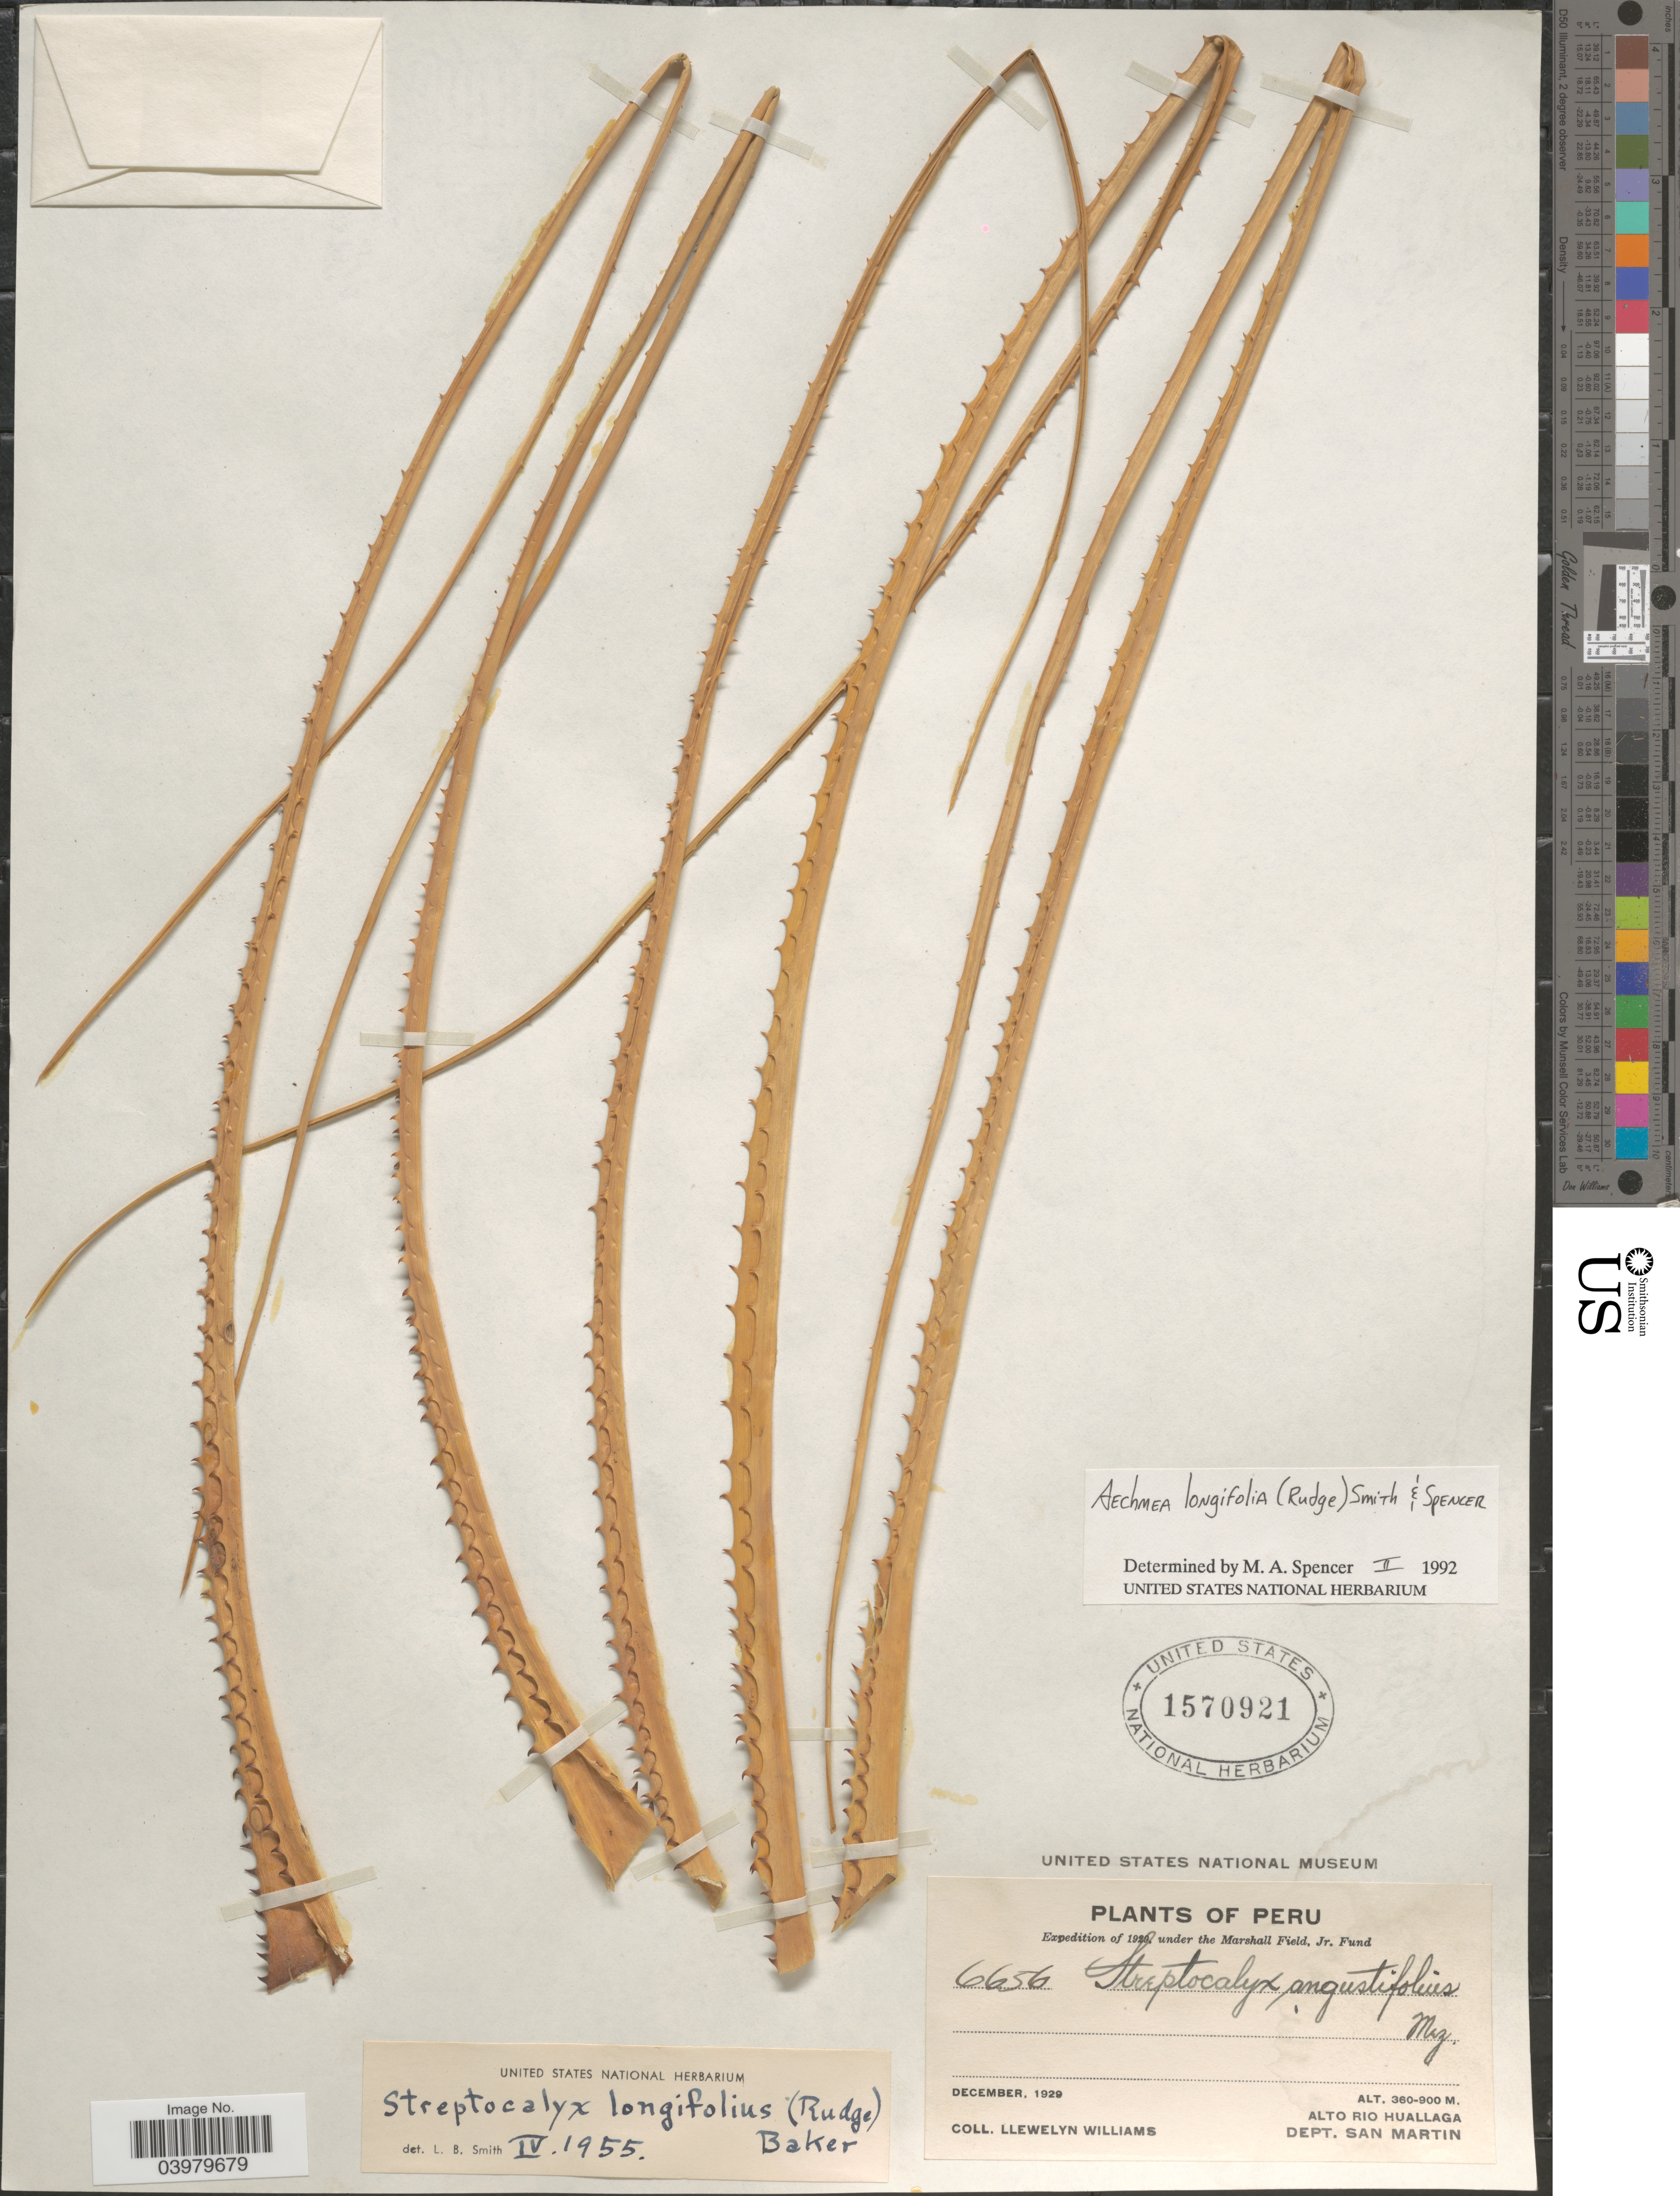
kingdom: Plantae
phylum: Tracheophyta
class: Liliopsida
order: Poales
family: Bromeliaceae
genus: Aechmea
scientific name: Aechmea longifolia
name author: (Rudge) L.B. Sm. & M.A. Spencer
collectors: Ll. Williams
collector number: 6656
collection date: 1929-12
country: Peru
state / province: San Martín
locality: Alto Rio Huallaga. Dept. San Martin.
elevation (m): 360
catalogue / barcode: US 1570921